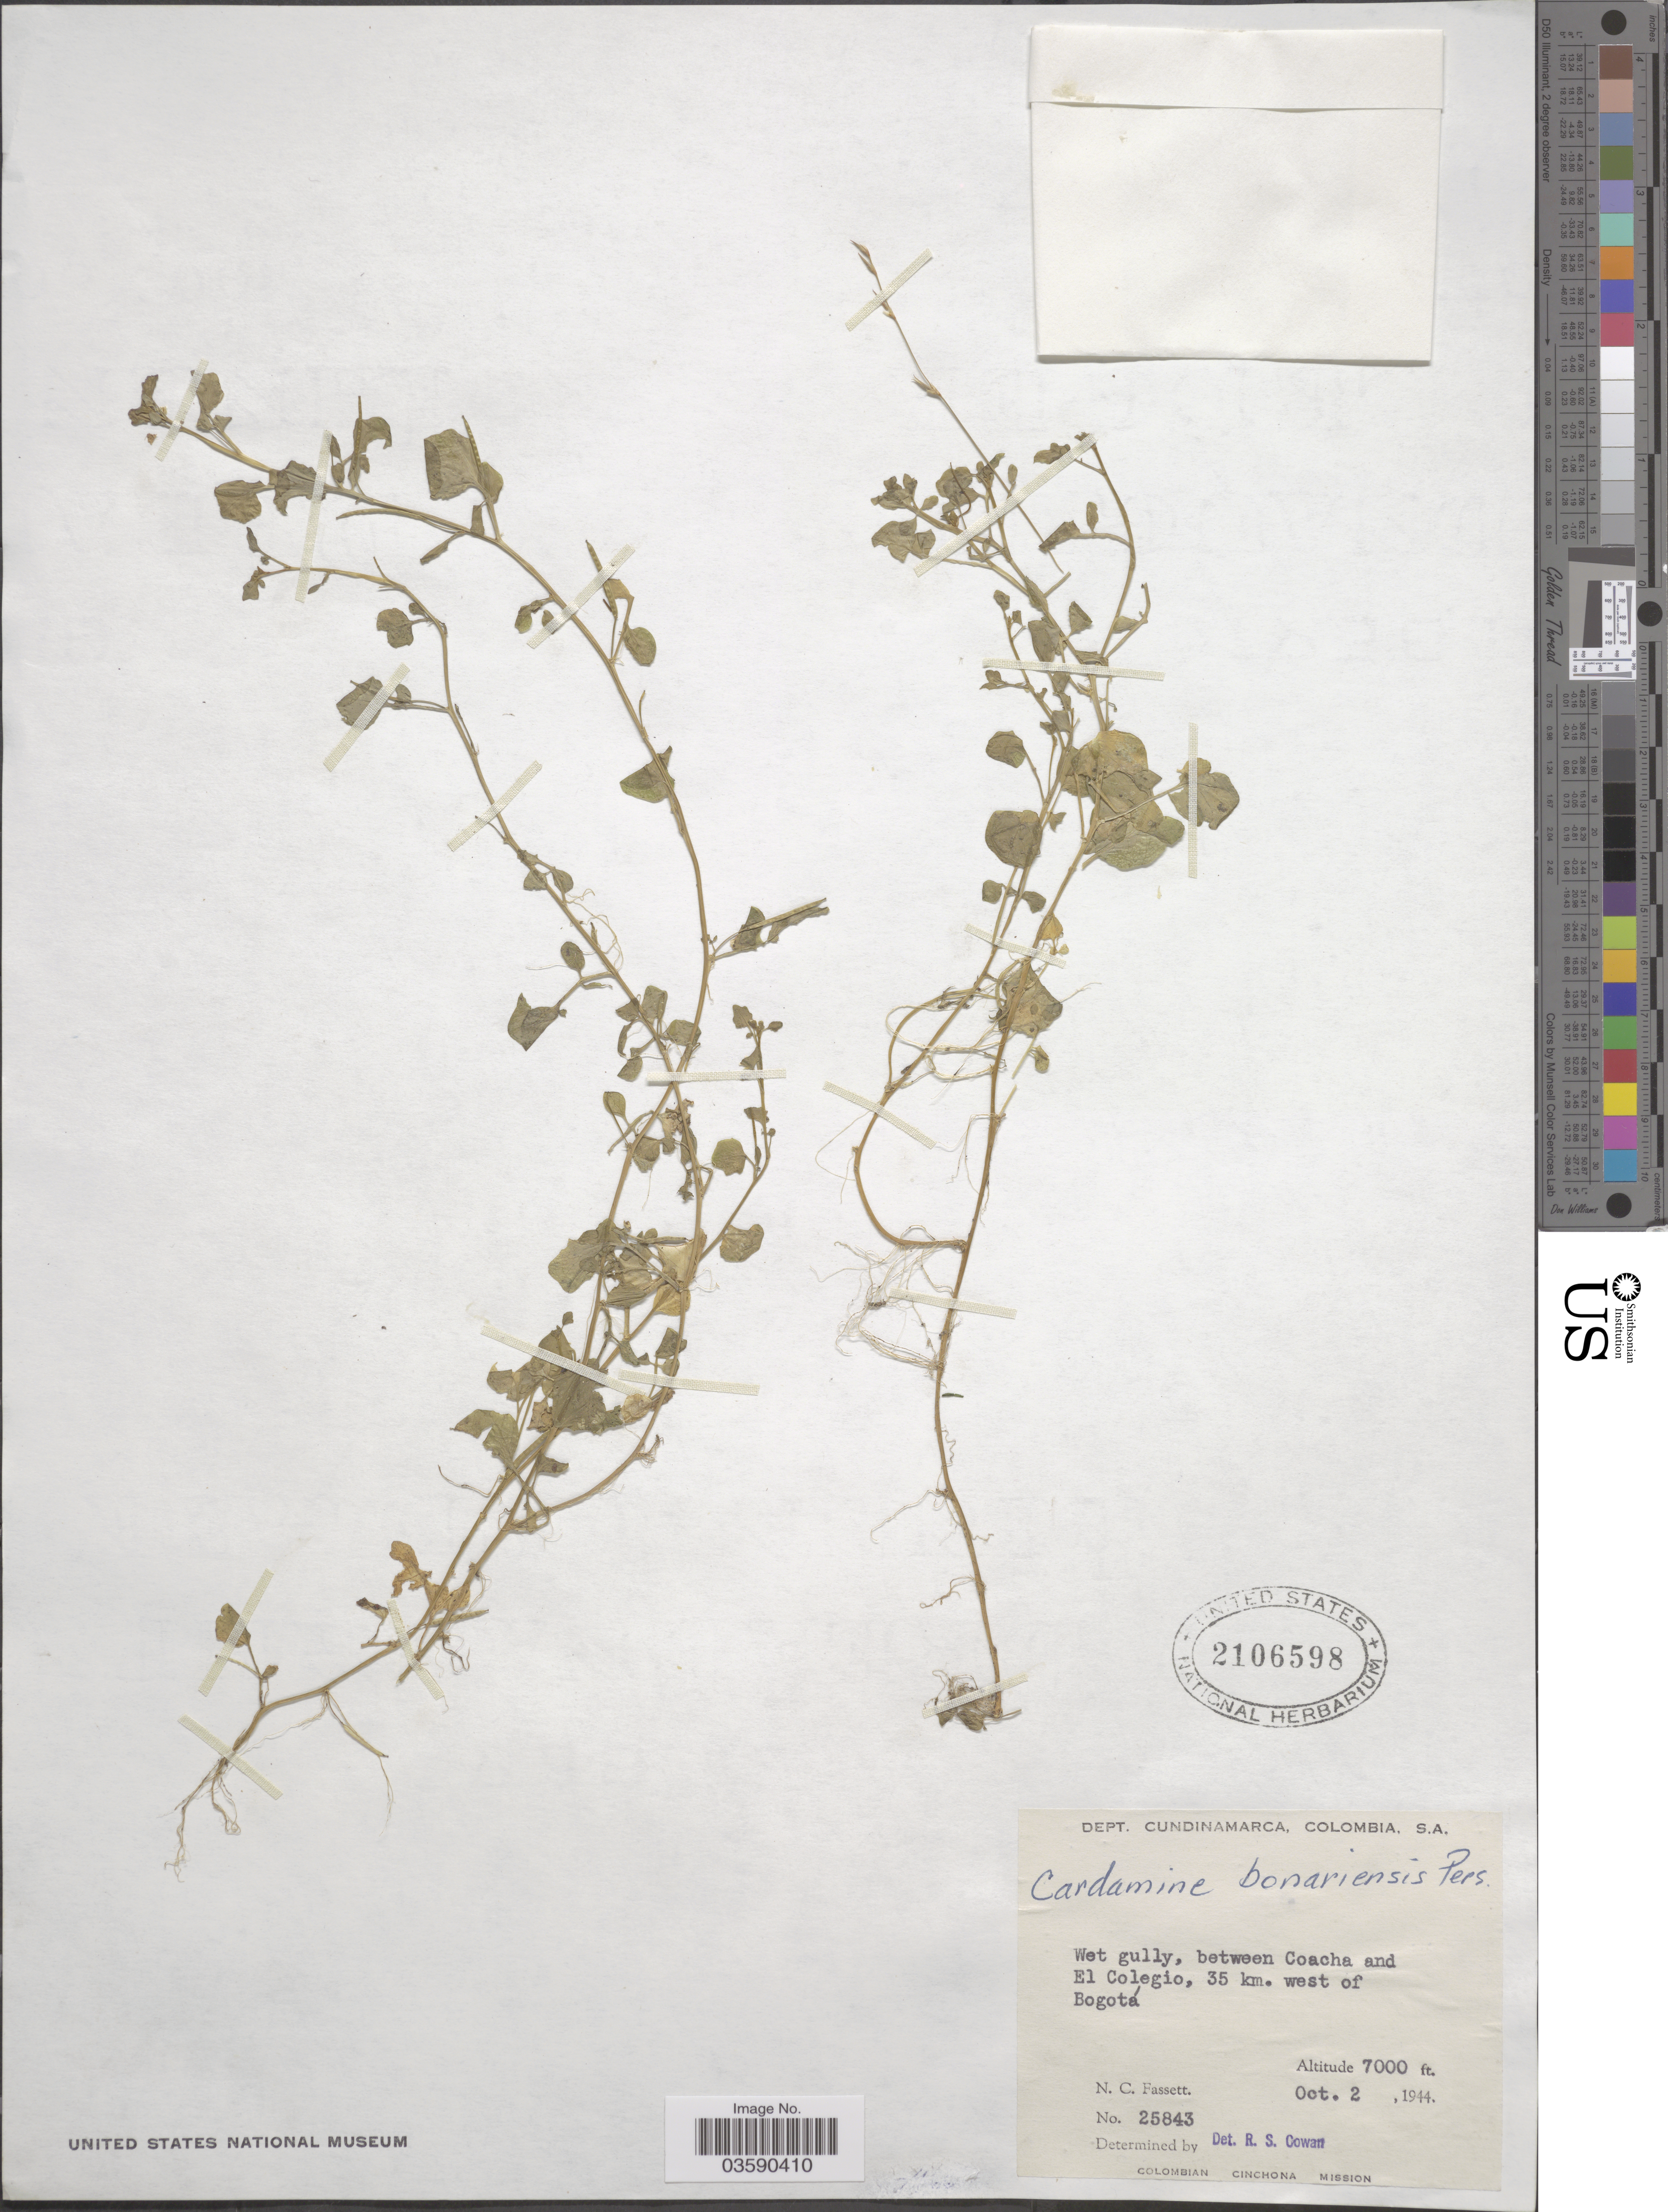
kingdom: Plantae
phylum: Tracheophyta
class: Magnoliopsida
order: Brassicales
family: Brassicaceae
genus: Cardamine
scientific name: Cardamine bonariensis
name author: Pers.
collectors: N. C. Fassett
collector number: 25843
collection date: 1944-10-02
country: Colombia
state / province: Cundinamarca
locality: Dept. Cundinamarca. Between Coacha and El Colegio, 35km. west of Bogotá.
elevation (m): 2134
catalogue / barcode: US 2106598